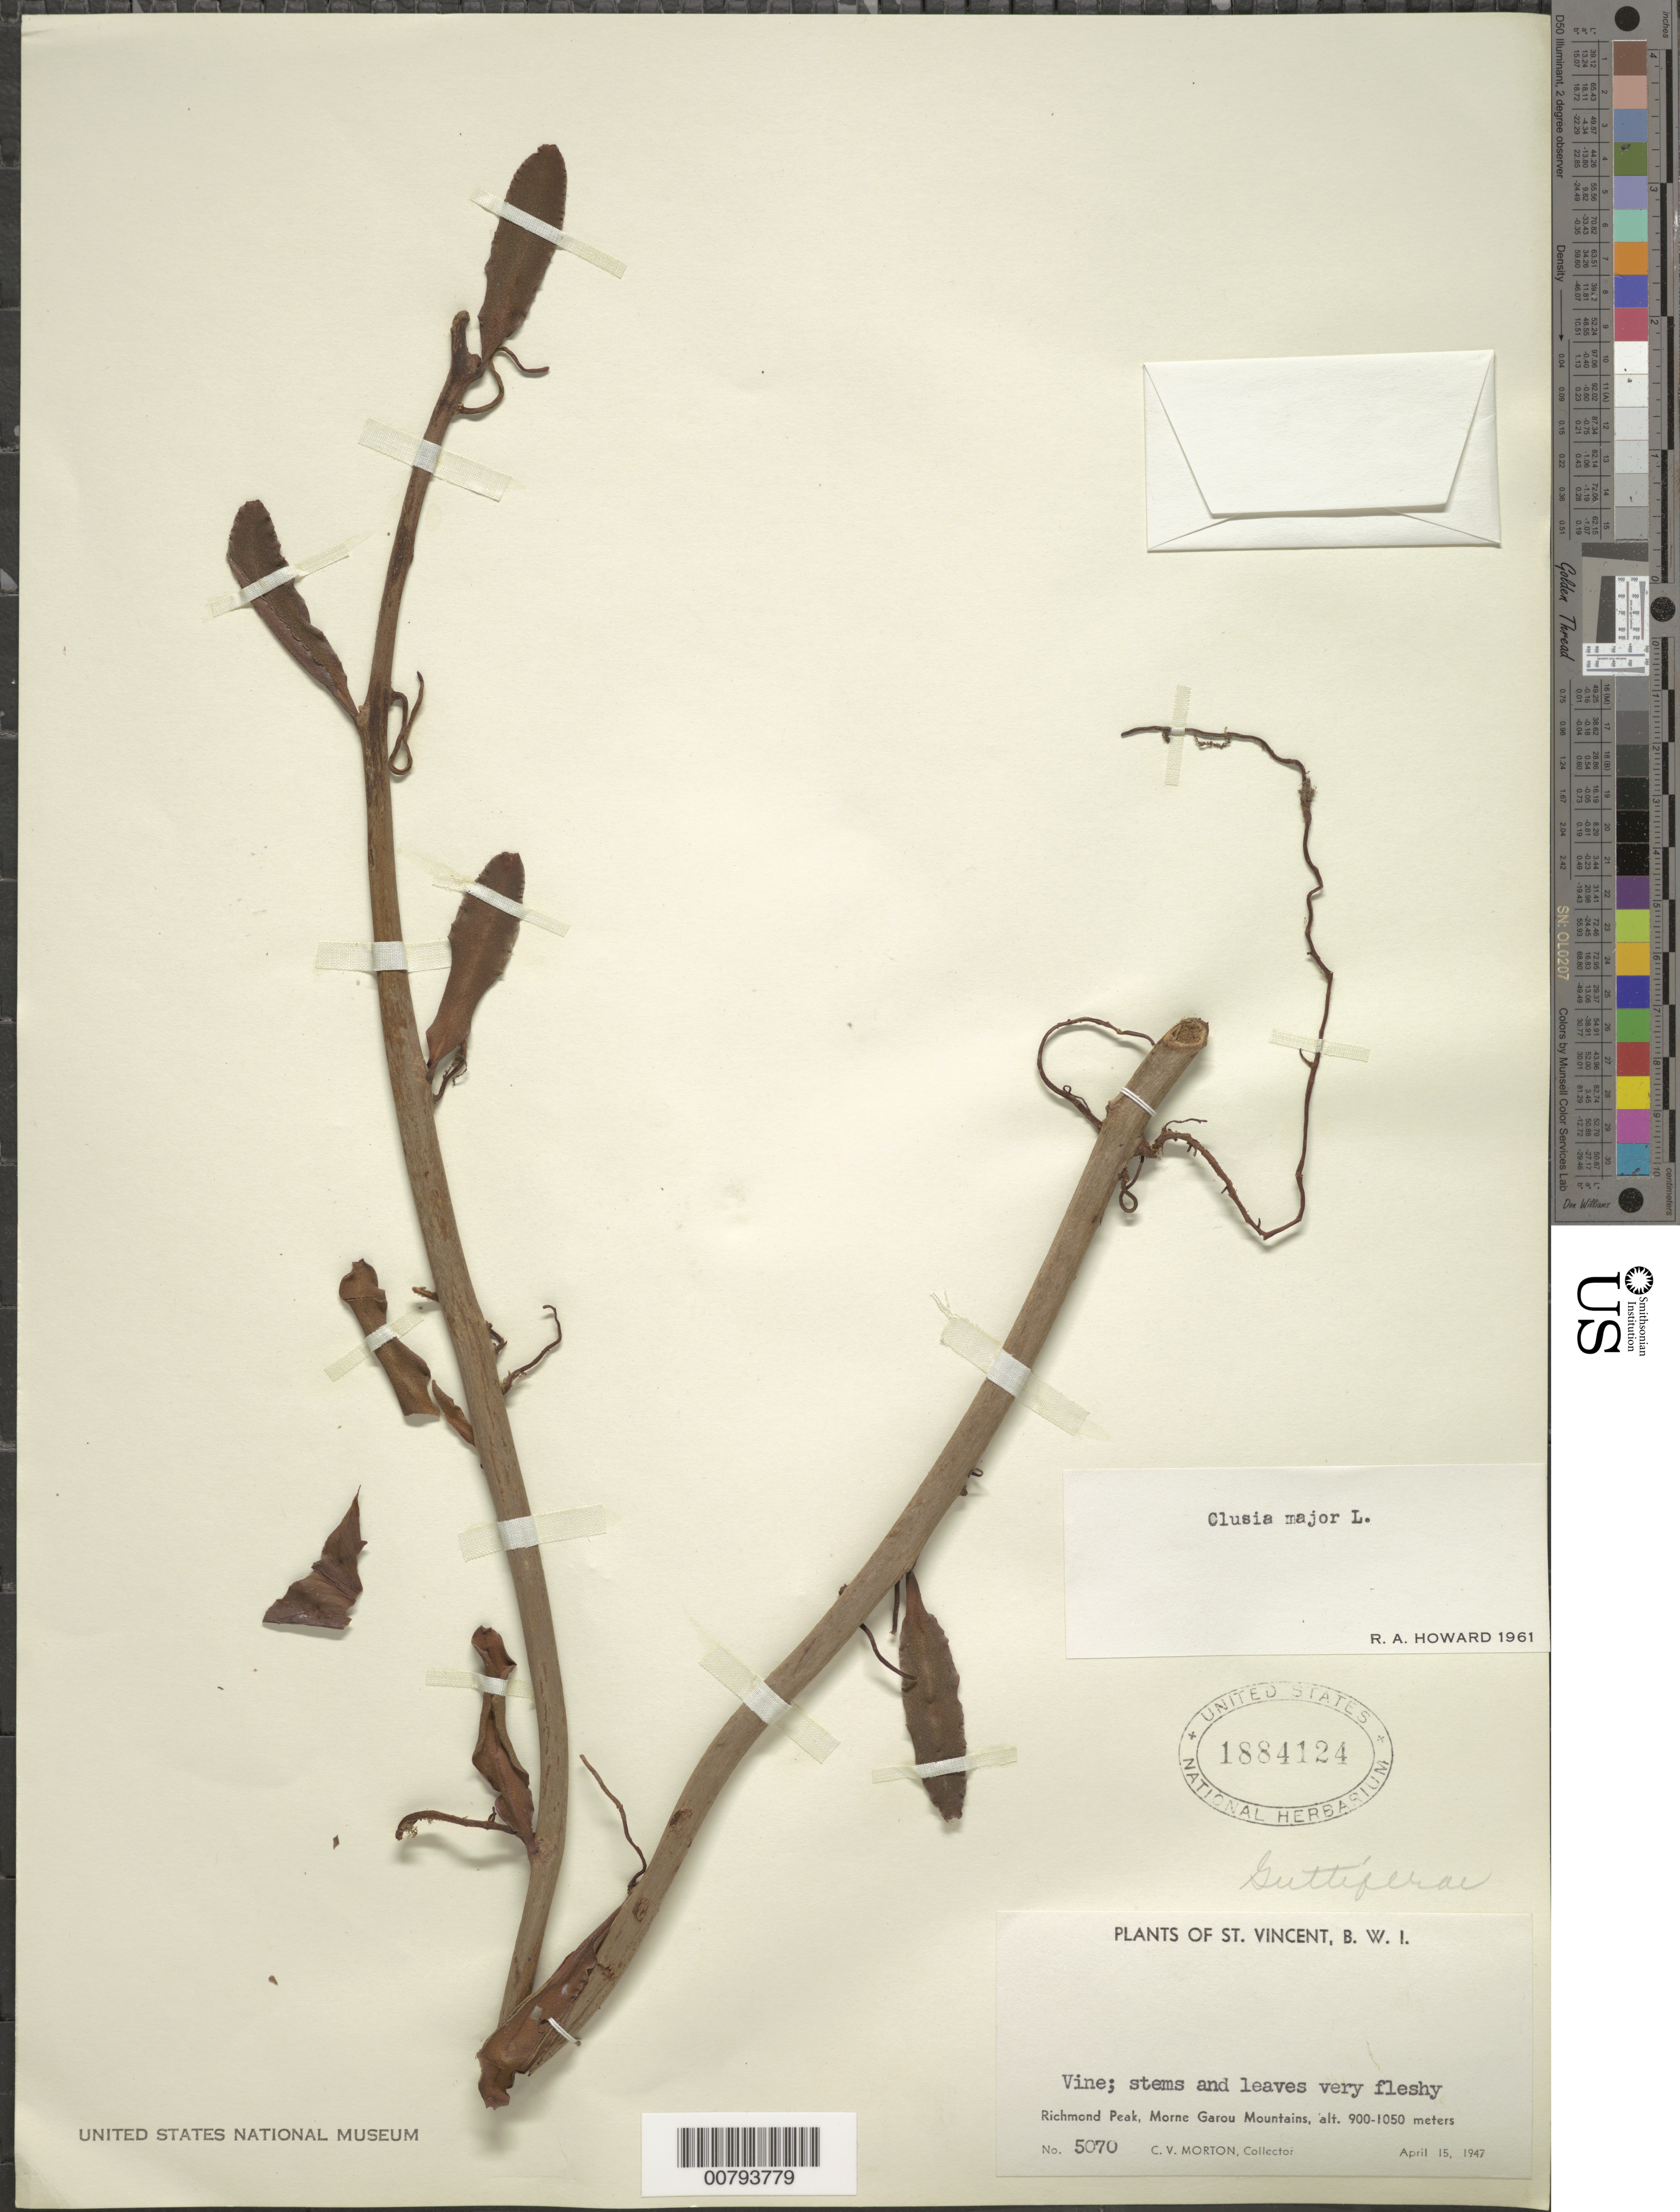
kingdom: Plantae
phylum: Tracheophyta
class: Magnoliopsida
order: Malpighiales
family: Clusiaceae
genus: Clusia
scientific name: Clusia major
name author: L.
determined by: Howard, R. A.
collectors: C. V. Morton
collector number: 5070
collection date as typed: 15 Apr 1947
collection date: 1947-04-15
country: St. Vincent - Grenadines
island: St. Vincent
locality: Richmond Peak, Morne Garou Mountains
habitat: Mountain peak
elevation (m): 900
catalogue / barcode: US 1884124